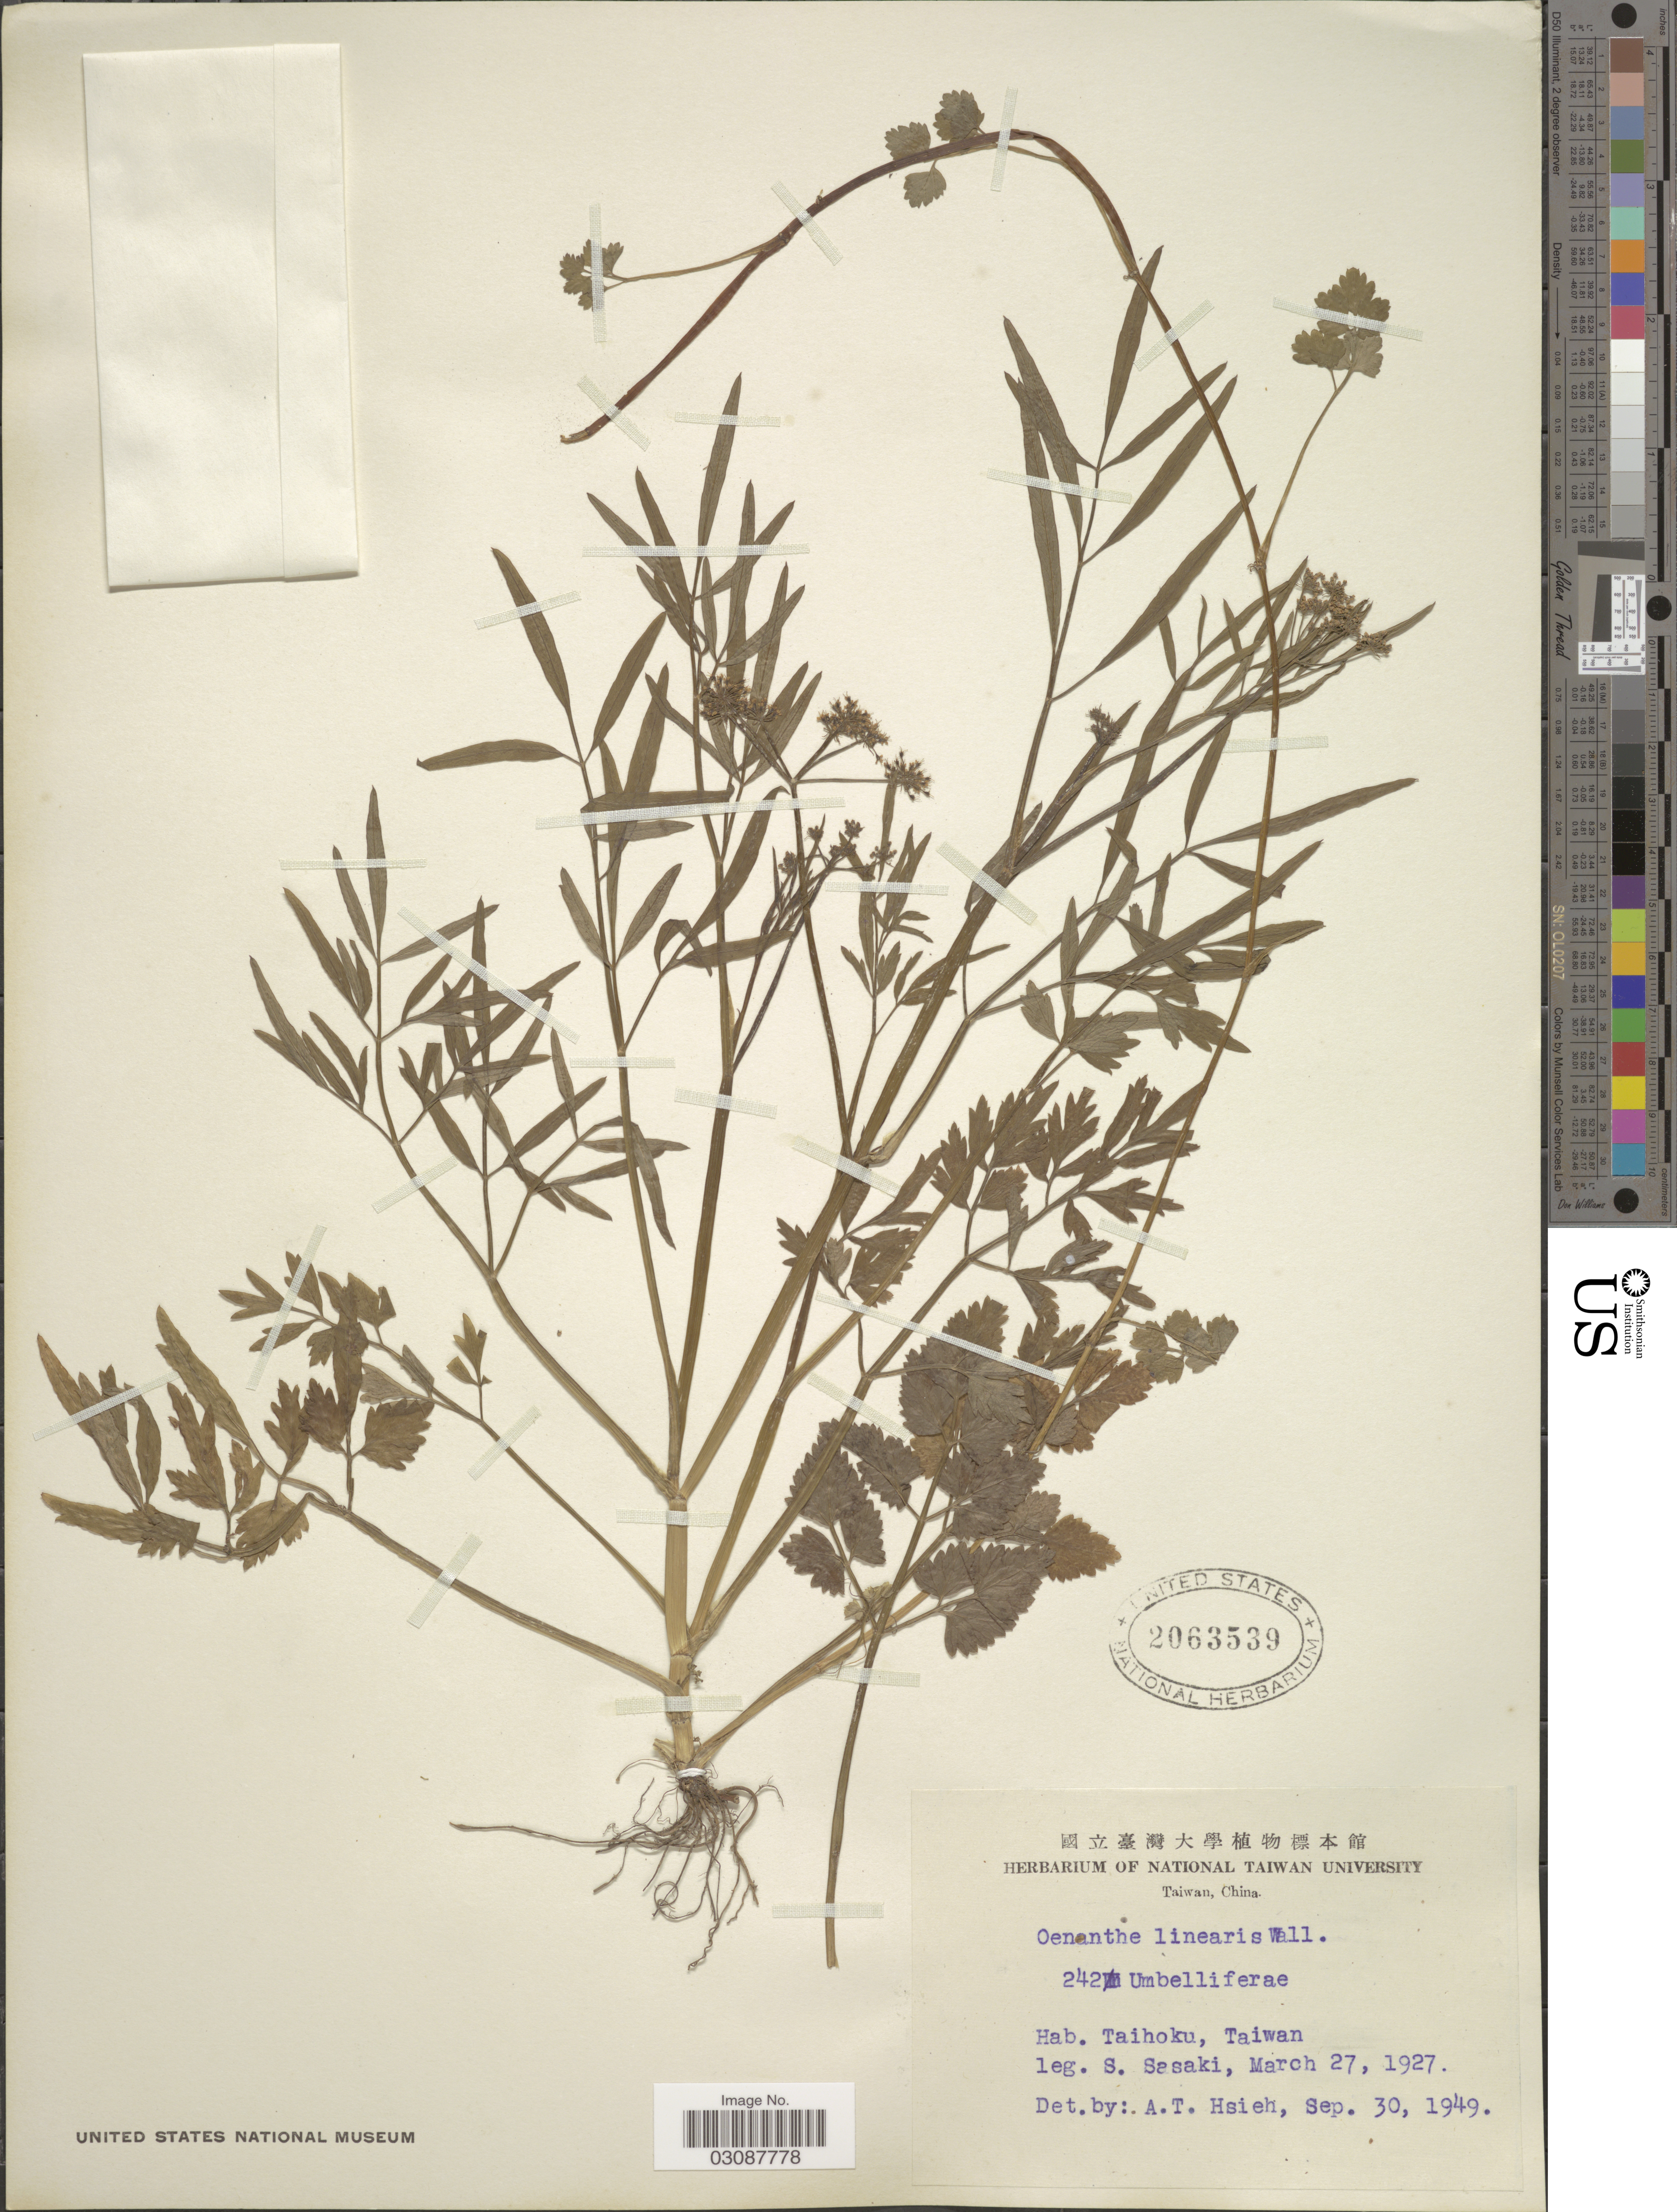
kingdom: Plantae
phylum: Tracheophyta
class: Magnoliopsida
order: Apiales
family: Apiaceae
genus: Oenanthe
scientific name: Oenanthe linearis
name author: Wall. ex DC.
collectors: S. Sasaki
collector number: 242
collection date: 1927-03-27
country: Taiwan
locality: Taihoku, Taiwan.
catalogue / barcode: US 2063539